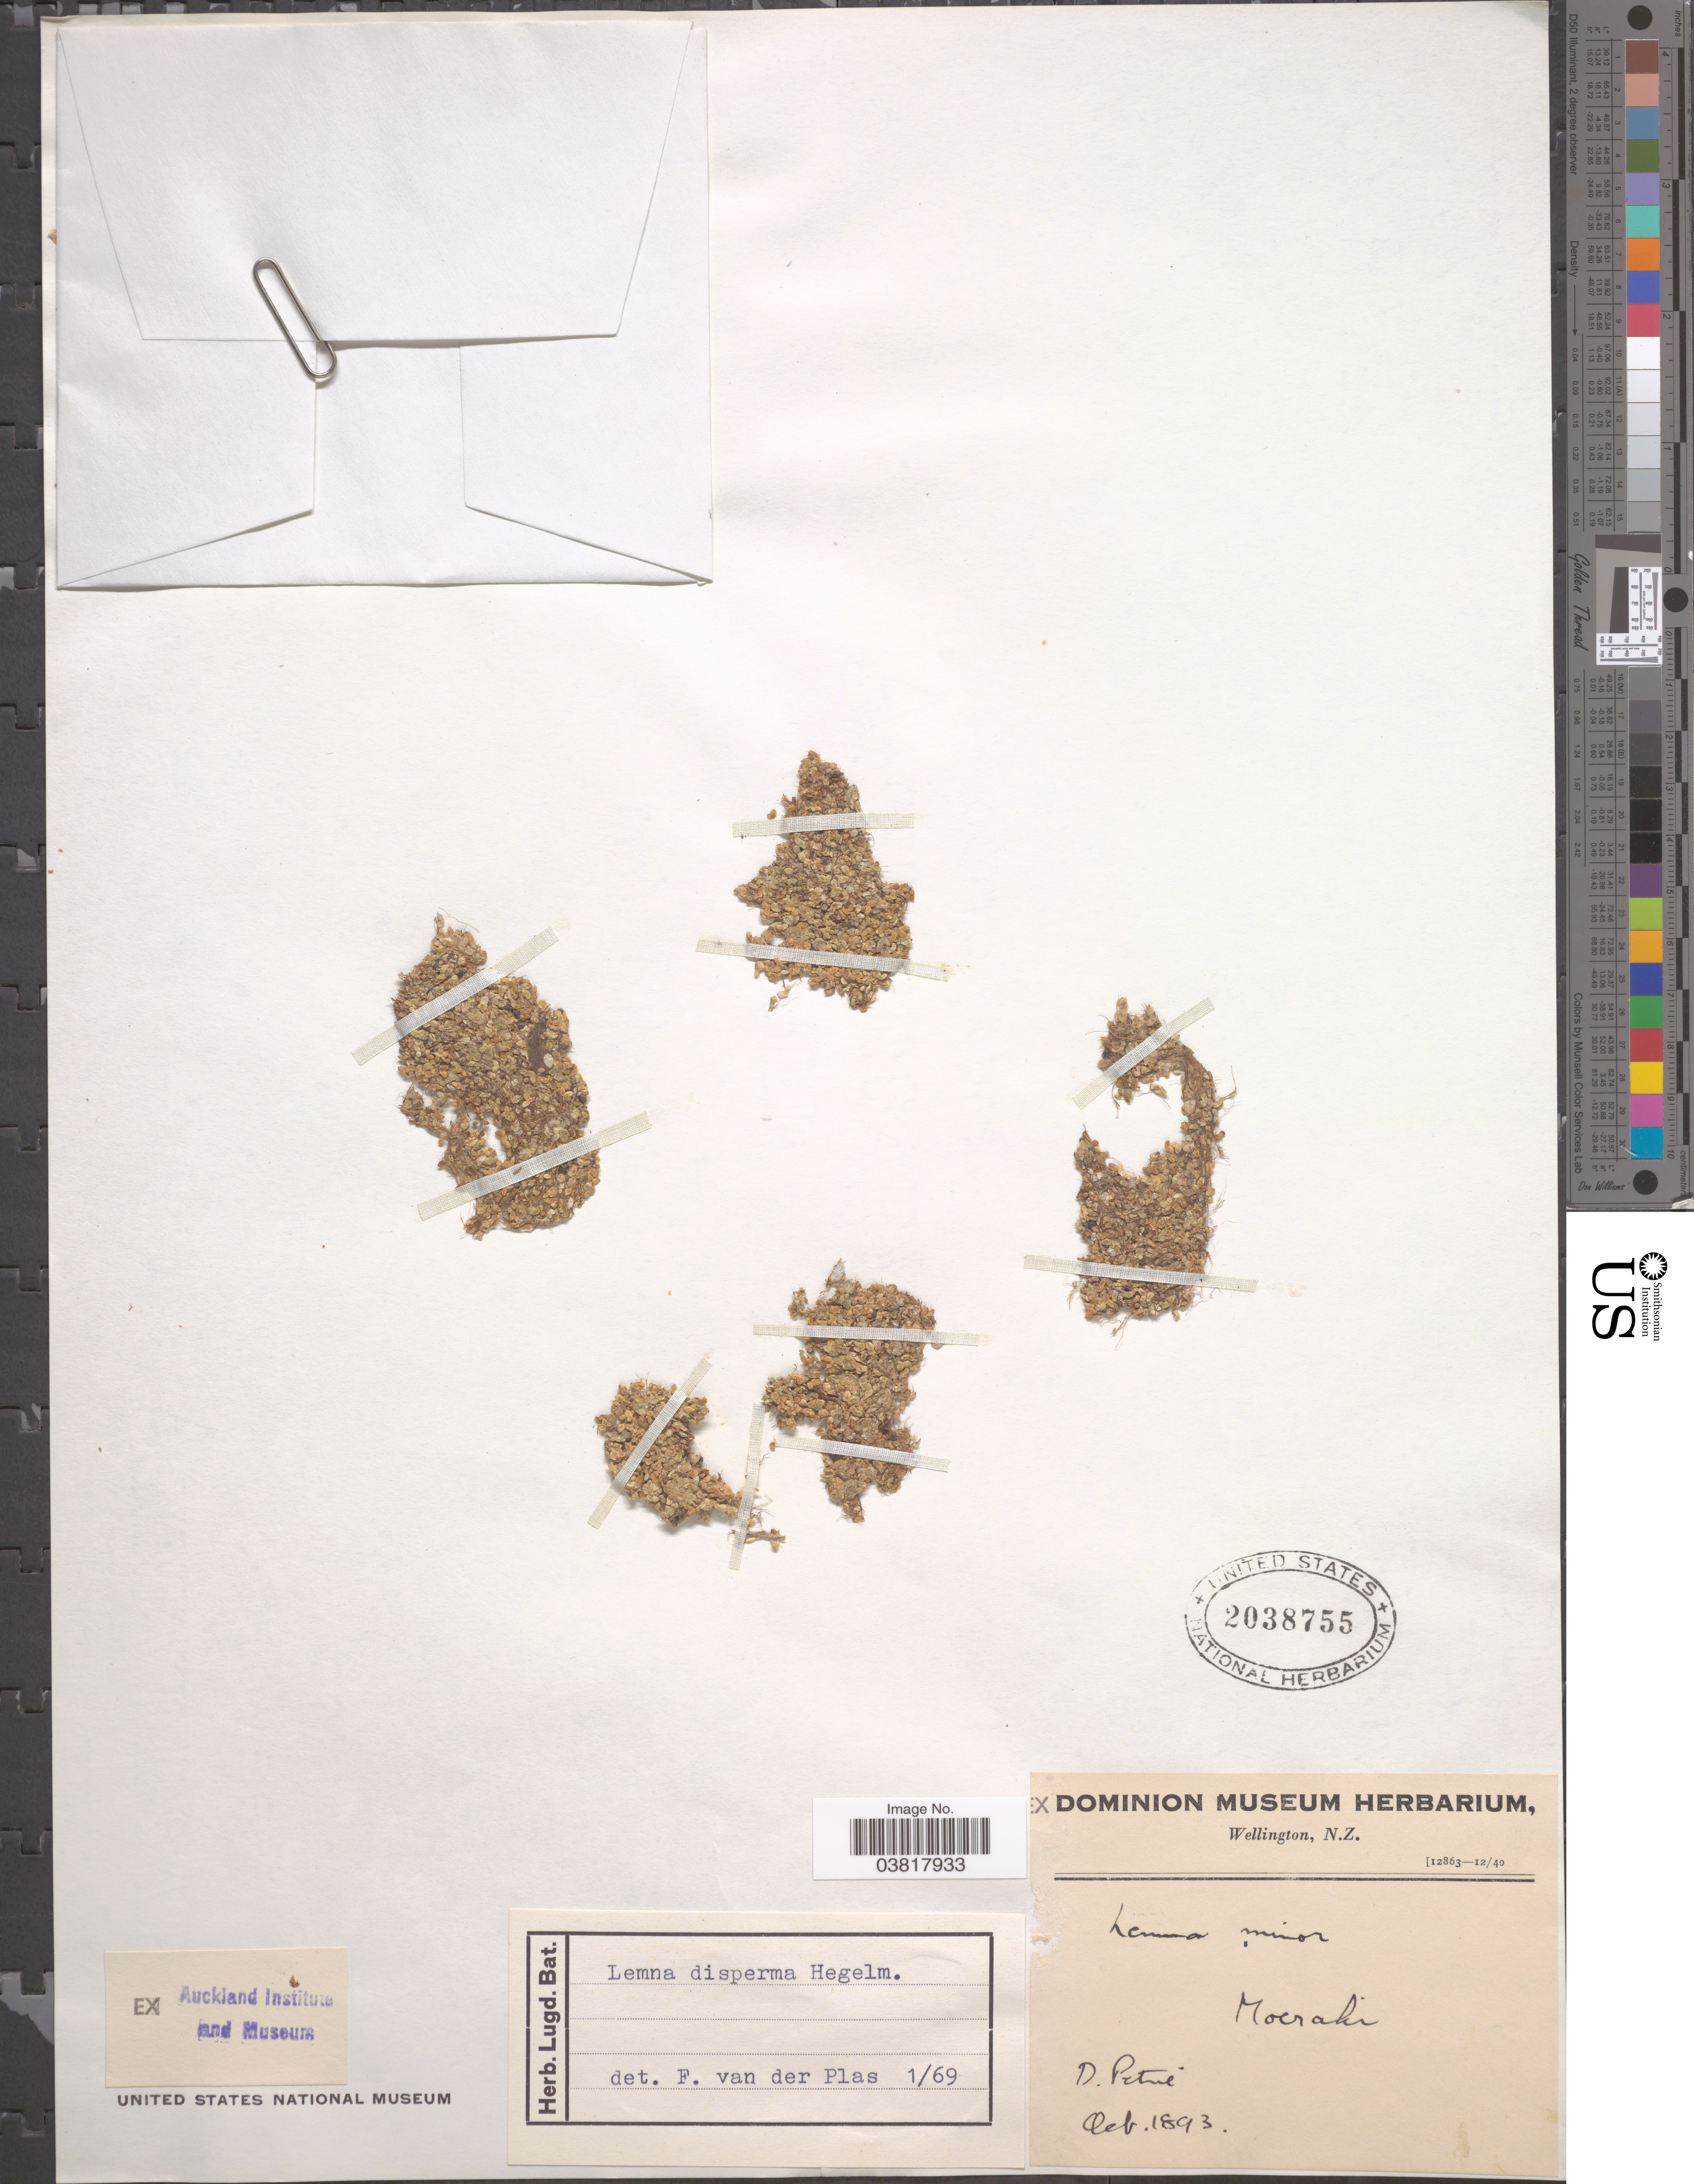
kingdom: Plantae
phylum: Tracheophyta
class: Liliopsida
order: Alismatales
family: Araceae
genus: Lemna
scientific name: Lemna disperma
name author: Hegelm.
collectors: D. Petrie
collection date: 1893-10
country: New Zealand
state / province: Wellington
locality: Moeraki.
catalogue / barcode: US 2038755